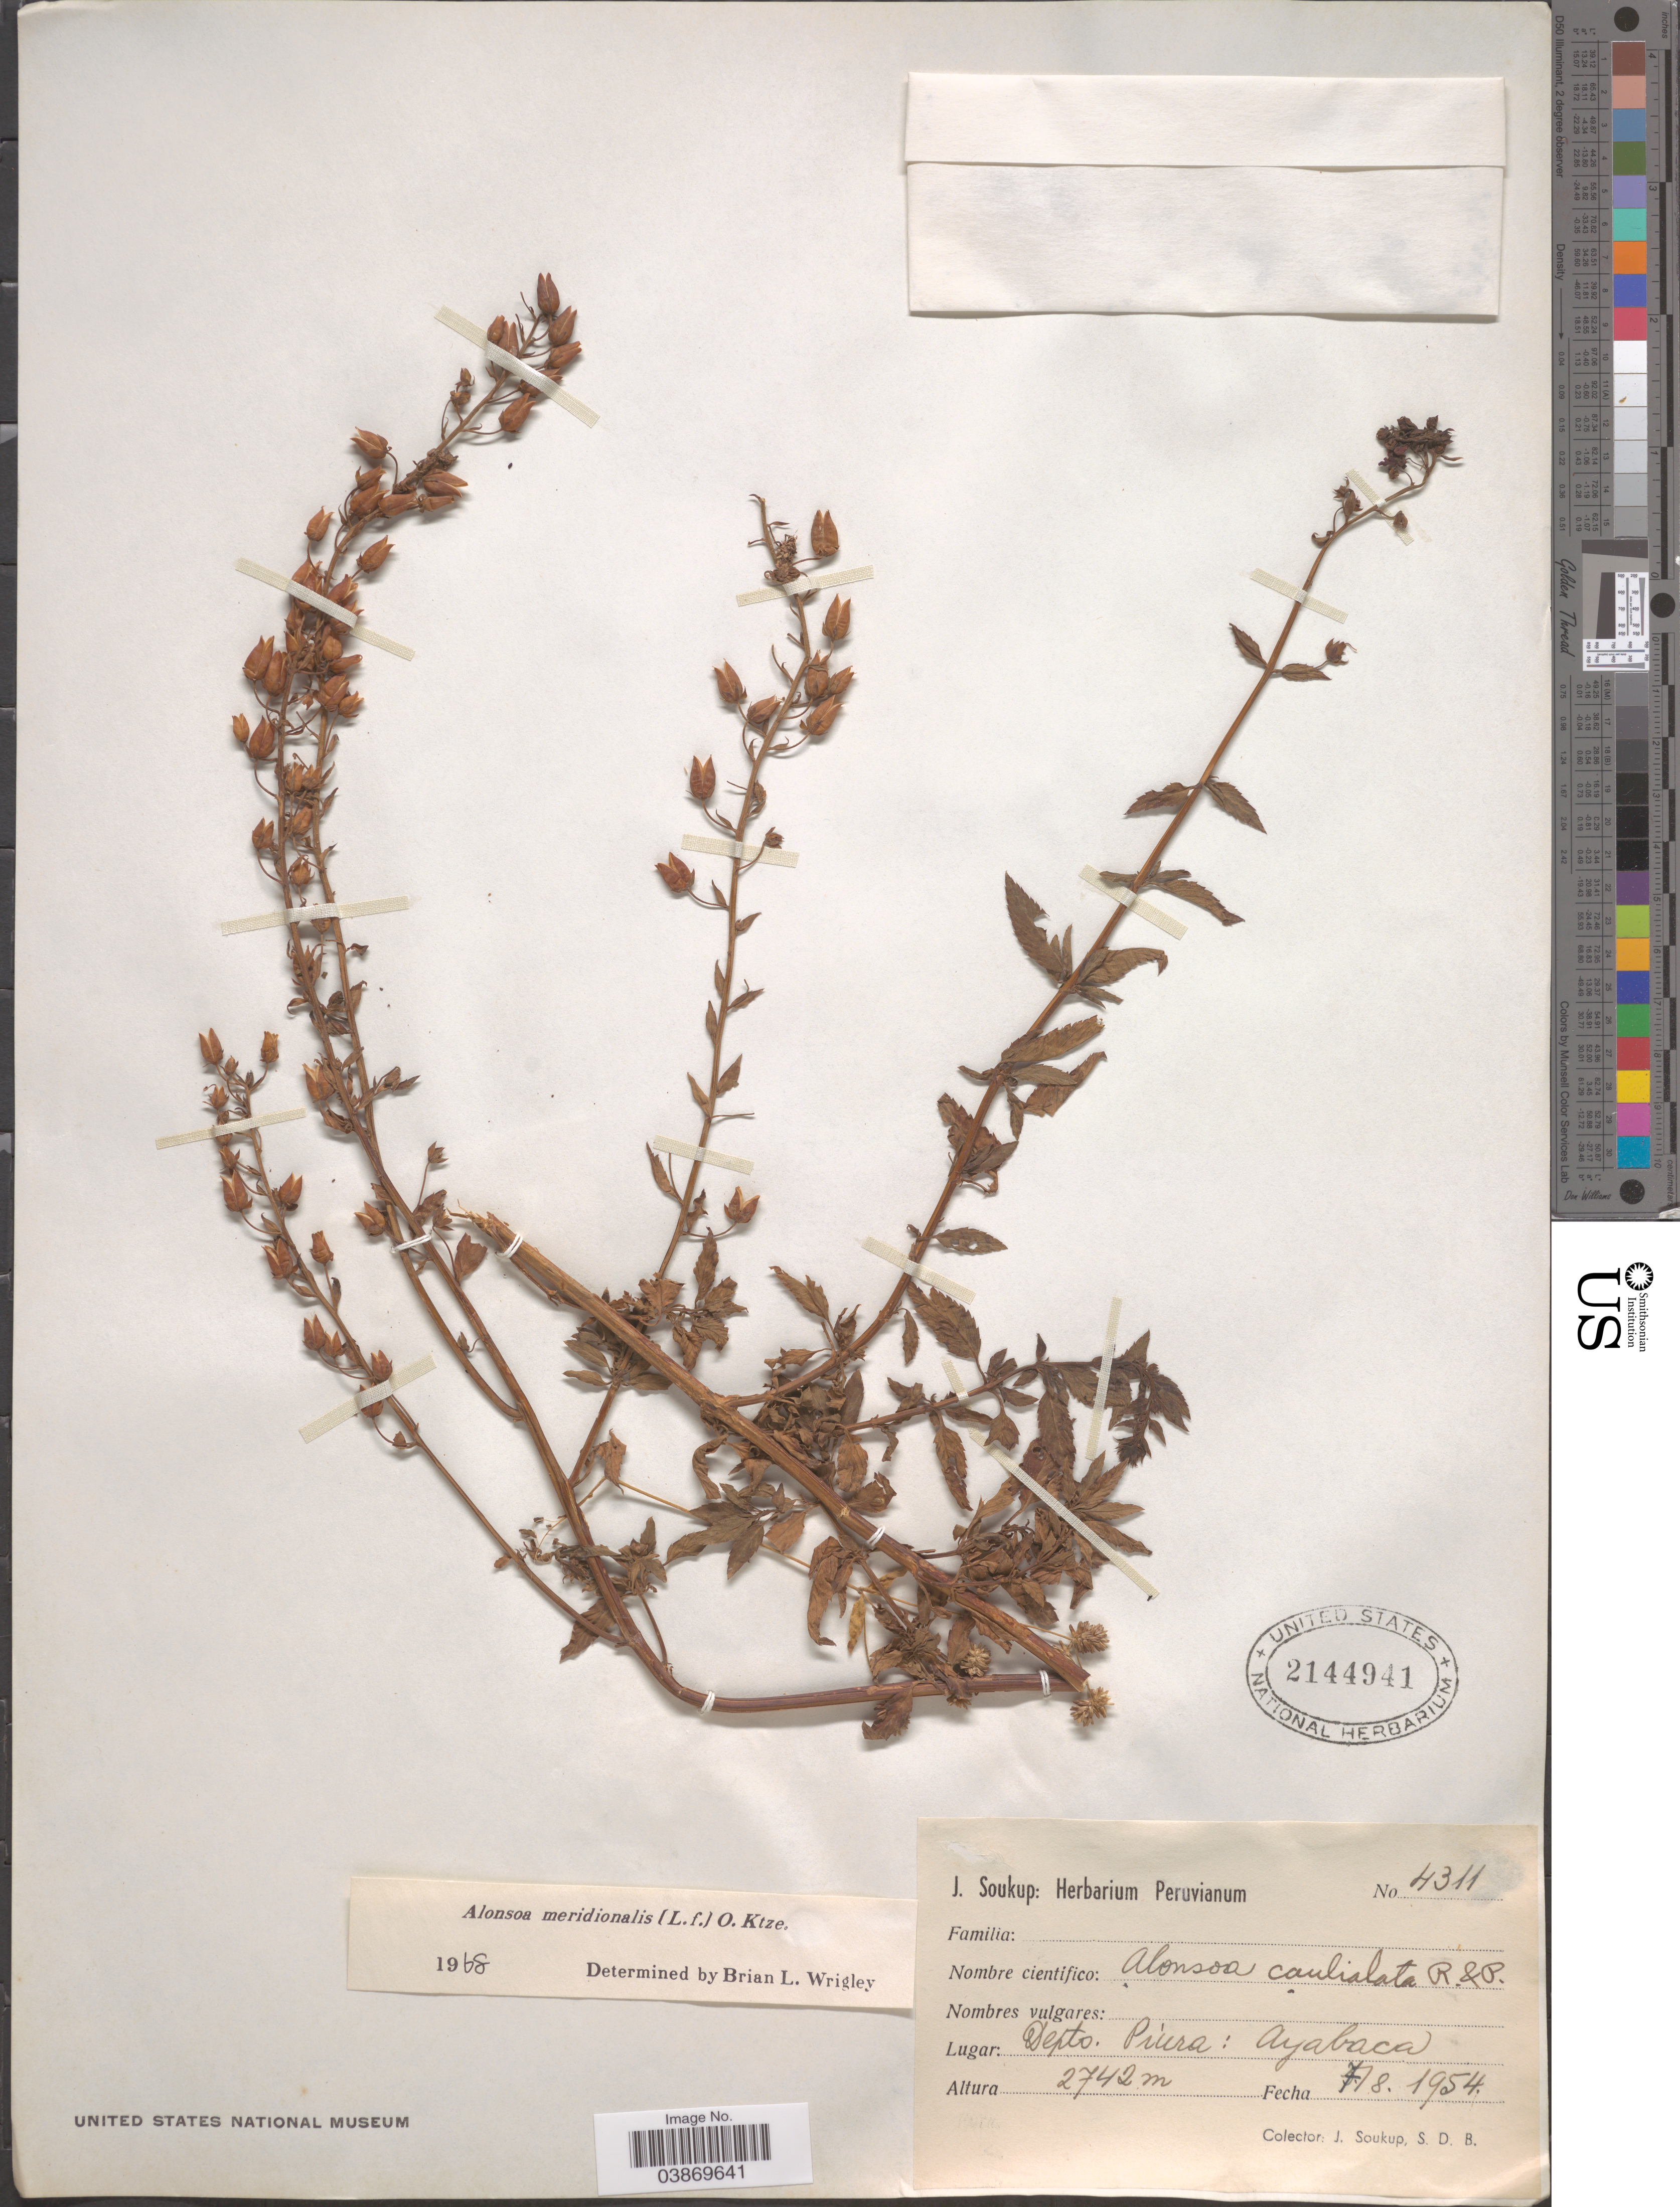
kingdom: Plantae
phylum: Tracheophyta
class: Magnoliopsida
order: Lamiales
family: Scrophulariaceae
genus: Alonsoa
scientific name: Alonsoa meridionalis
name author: (L. f.) Kuntze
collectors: J. Soukup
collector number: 4311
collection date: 1954-08-07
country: Peru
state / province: Piura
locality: Depto. Piura: Ayabaca.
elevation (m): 2742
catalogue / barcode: US 2144941